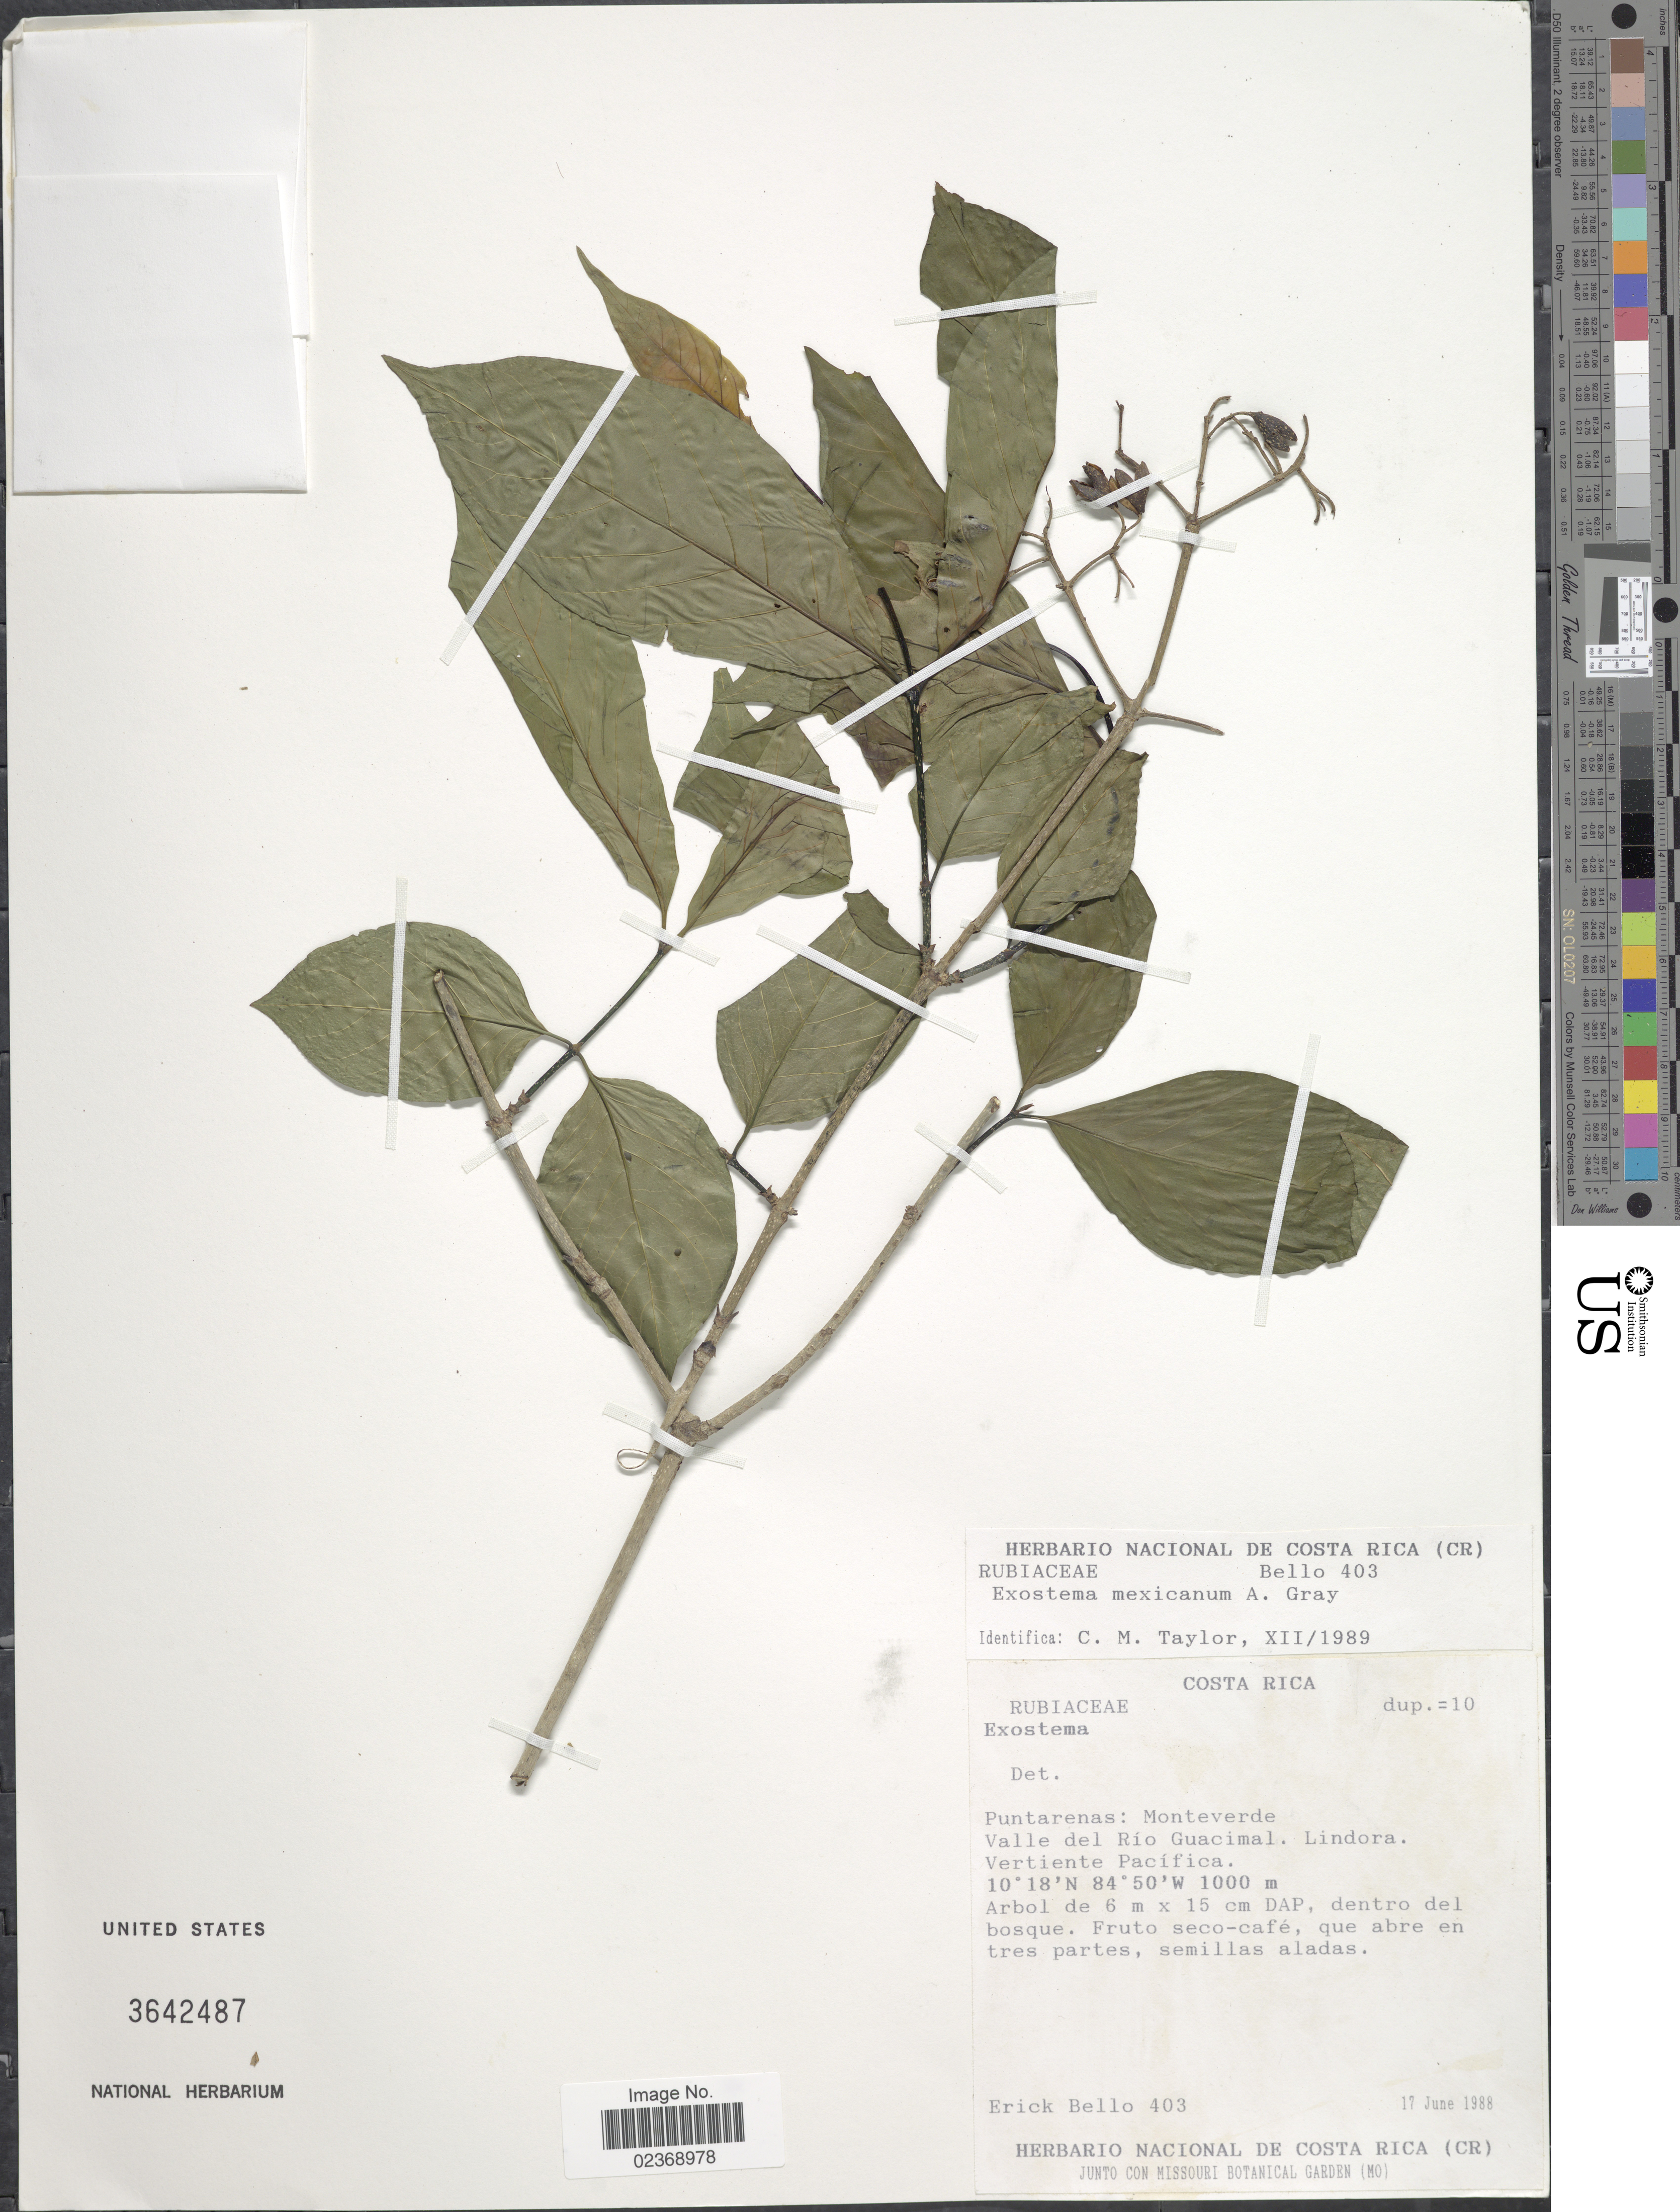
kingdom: Plantae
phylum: Tracheophyta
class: Magnoliopsida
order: Gentianales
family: Rubiaceae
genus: Exostema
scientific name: Exostema mexicanum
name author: A. Gray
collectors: E. Bello C.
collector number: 403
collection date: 1988-06-17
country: Costa Rica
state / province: Puntarenas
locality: Monteverde, valle del Río Guacimal. Lindora vertiente Pacífica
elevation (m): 1000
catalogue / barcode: US 3642487